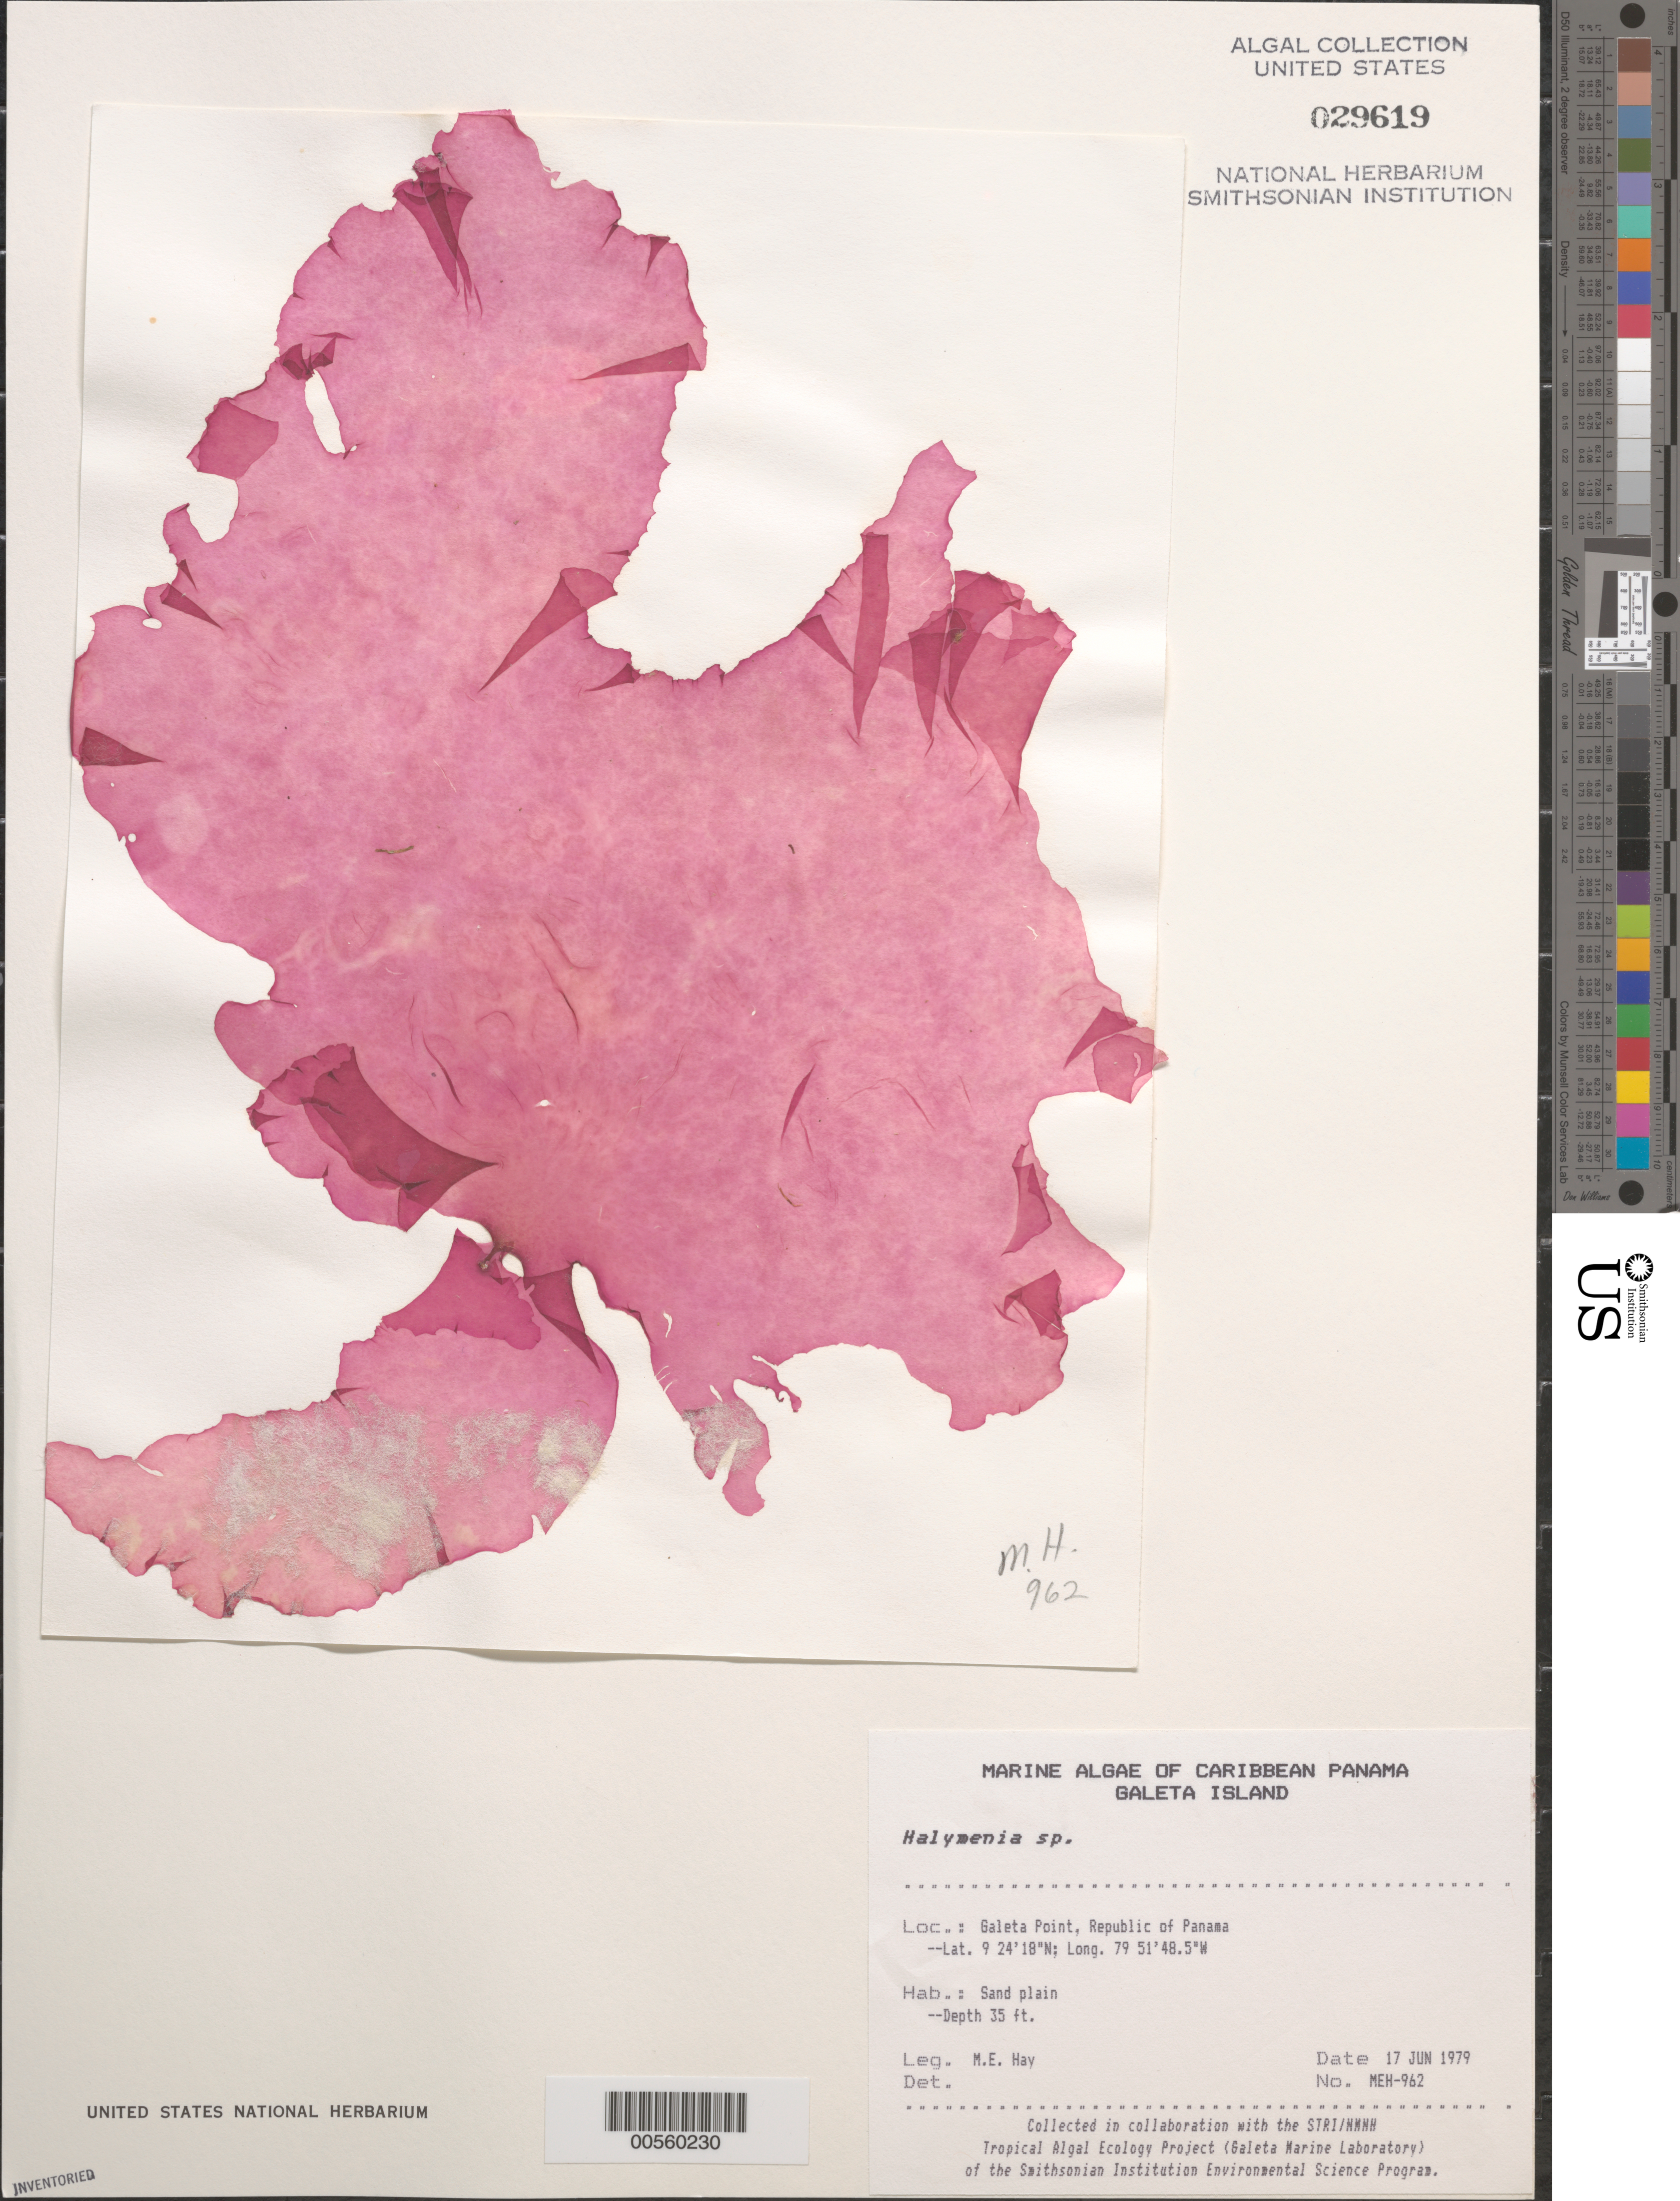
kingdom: Plantae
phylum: Rhodophyta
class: Florideophyceae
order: Halymeniales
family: Halymeniaceae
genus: Halymenia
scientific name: Halymenia sp.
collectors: M. E. Hay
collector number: MEH-962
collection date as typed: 17 Jun 1979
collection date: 1979-06-17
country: Panama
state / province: Colón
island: Galeta Island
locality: Galeta Point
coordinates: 9 24' 18" N, 79 51' 48.5" W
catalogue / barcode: US 29619